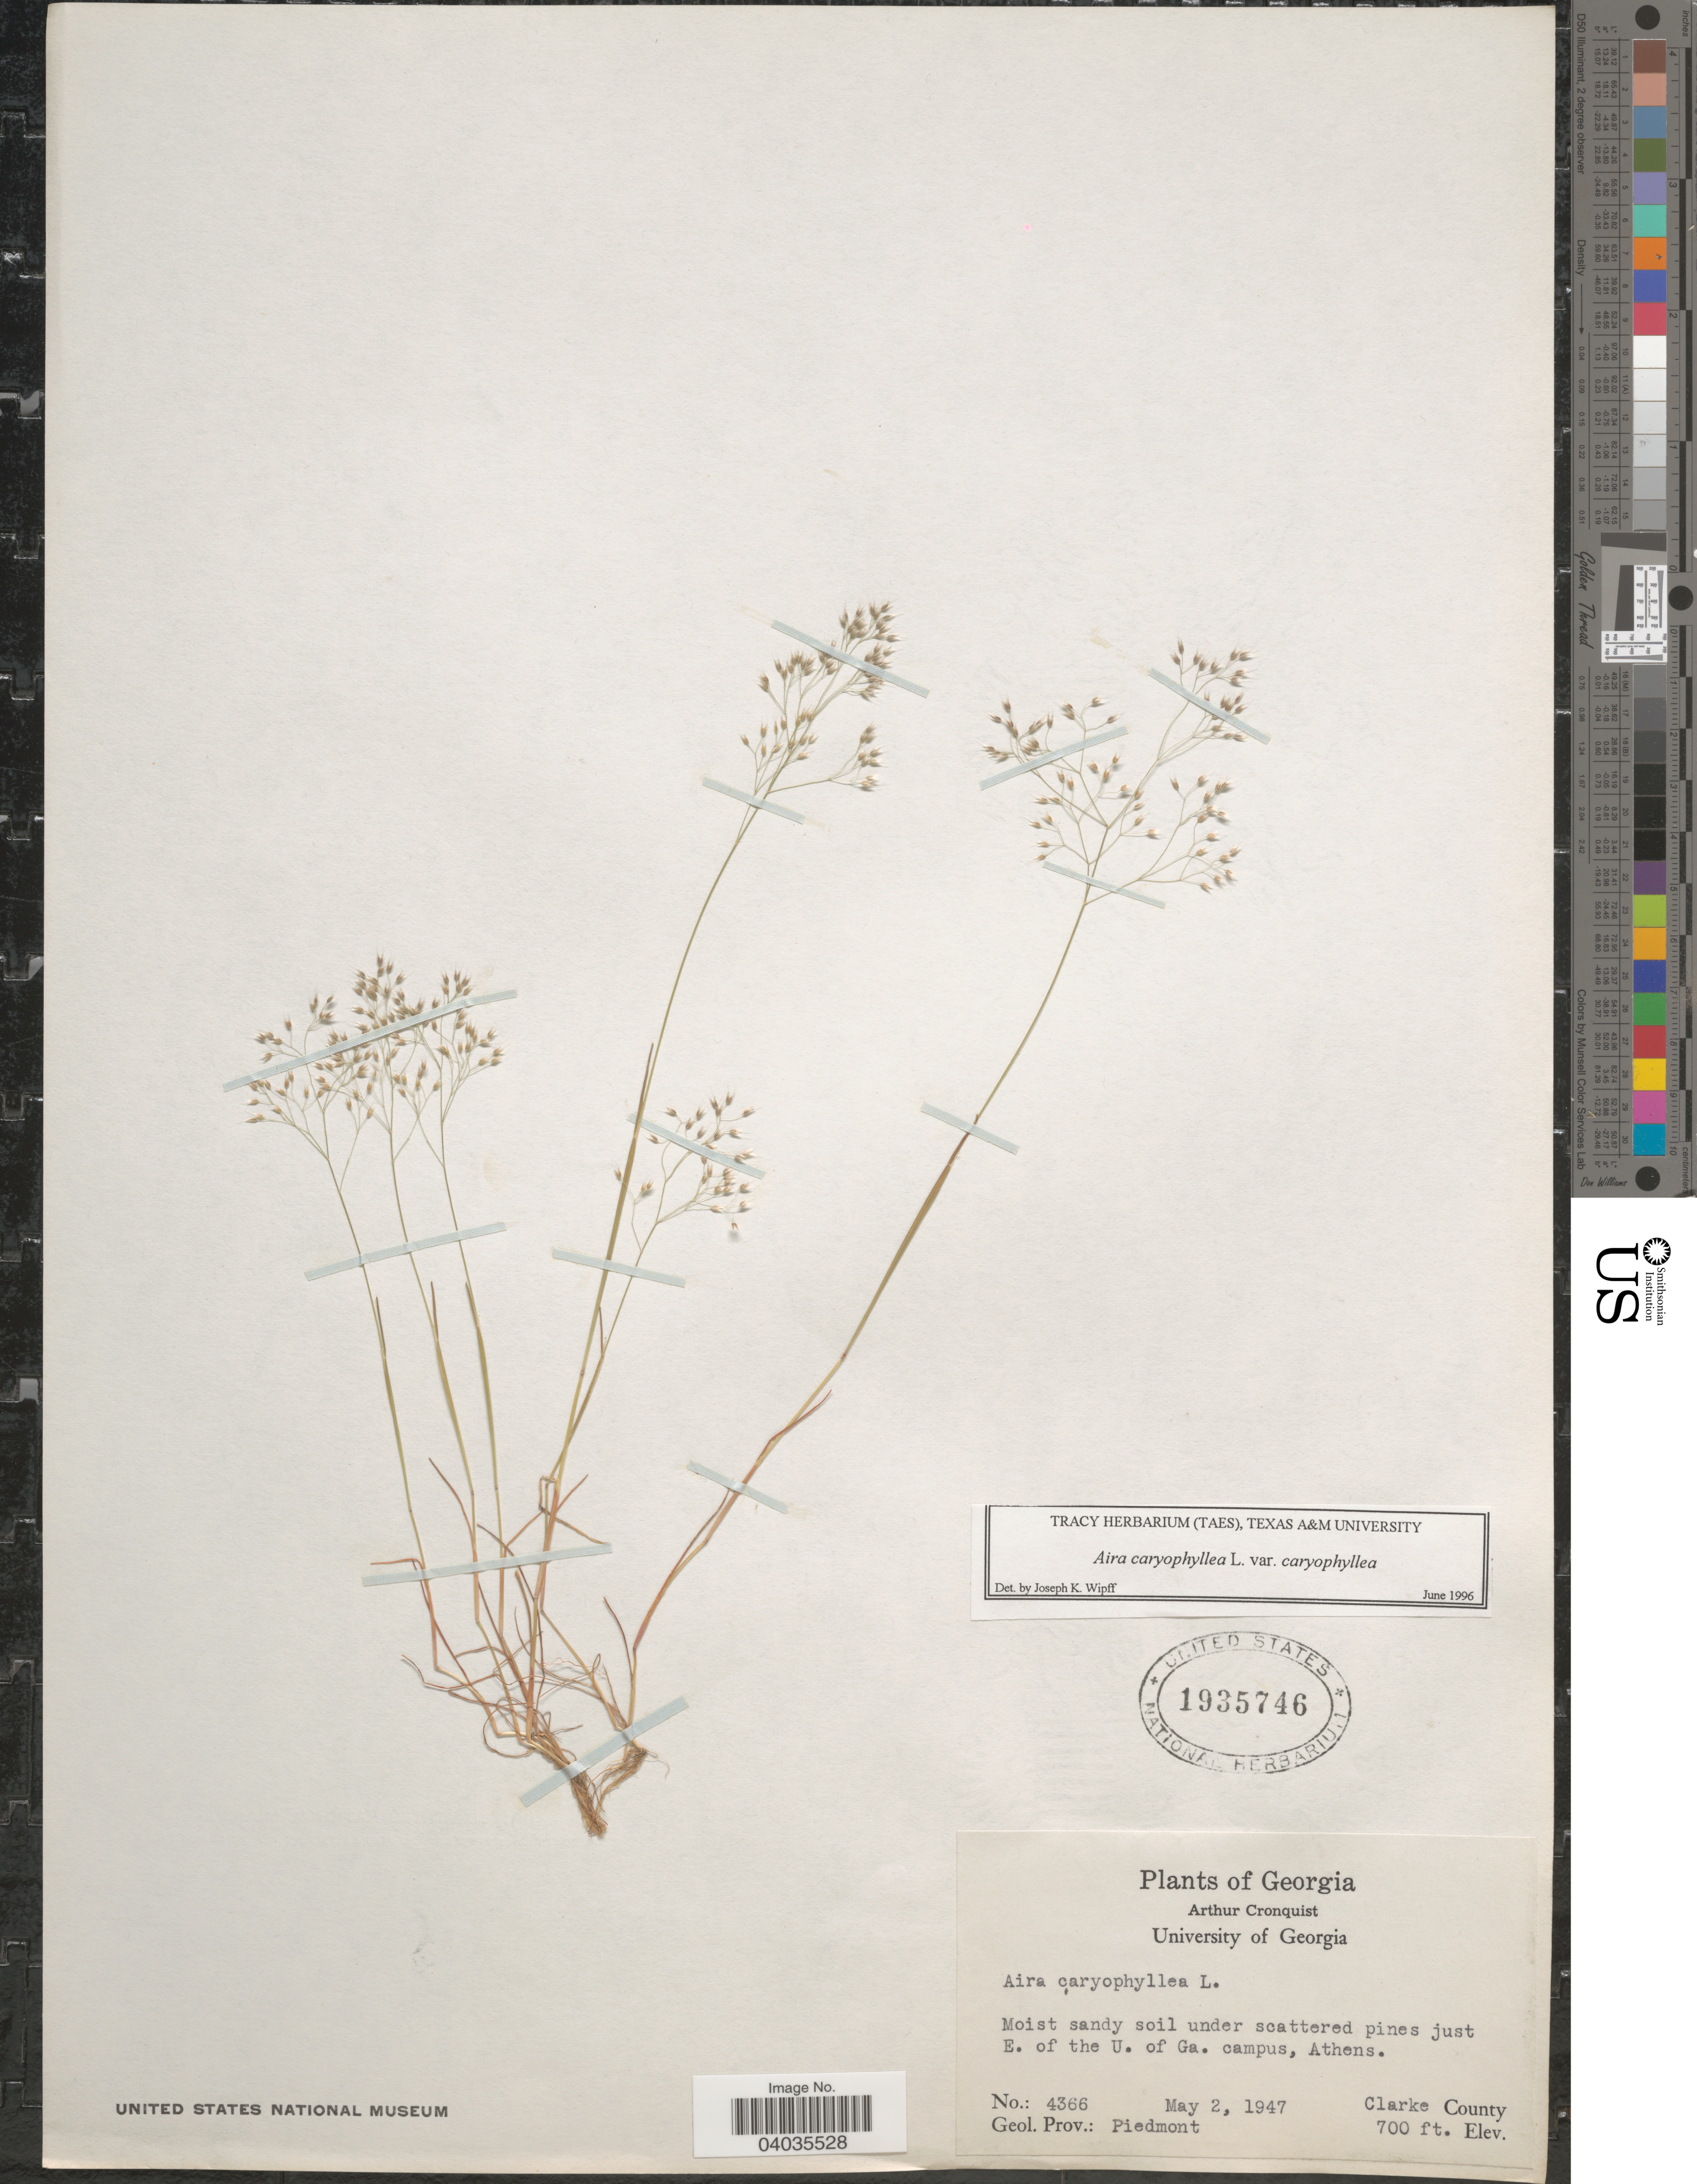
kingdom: Plantae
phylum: Tracheophyta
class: Liliopsida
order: Poales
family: Poaceae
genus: Aira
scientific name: Aira caryophyllea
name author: L.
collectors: A. J. Cronquist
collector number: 4366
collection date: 1947-05-02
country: United States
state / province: Georgia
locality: Pines just E. of the U. of Ga. campus, Athens. Clarke County. Geol. Prov.: Piedmont.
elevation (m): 213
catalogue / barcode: US 1935746